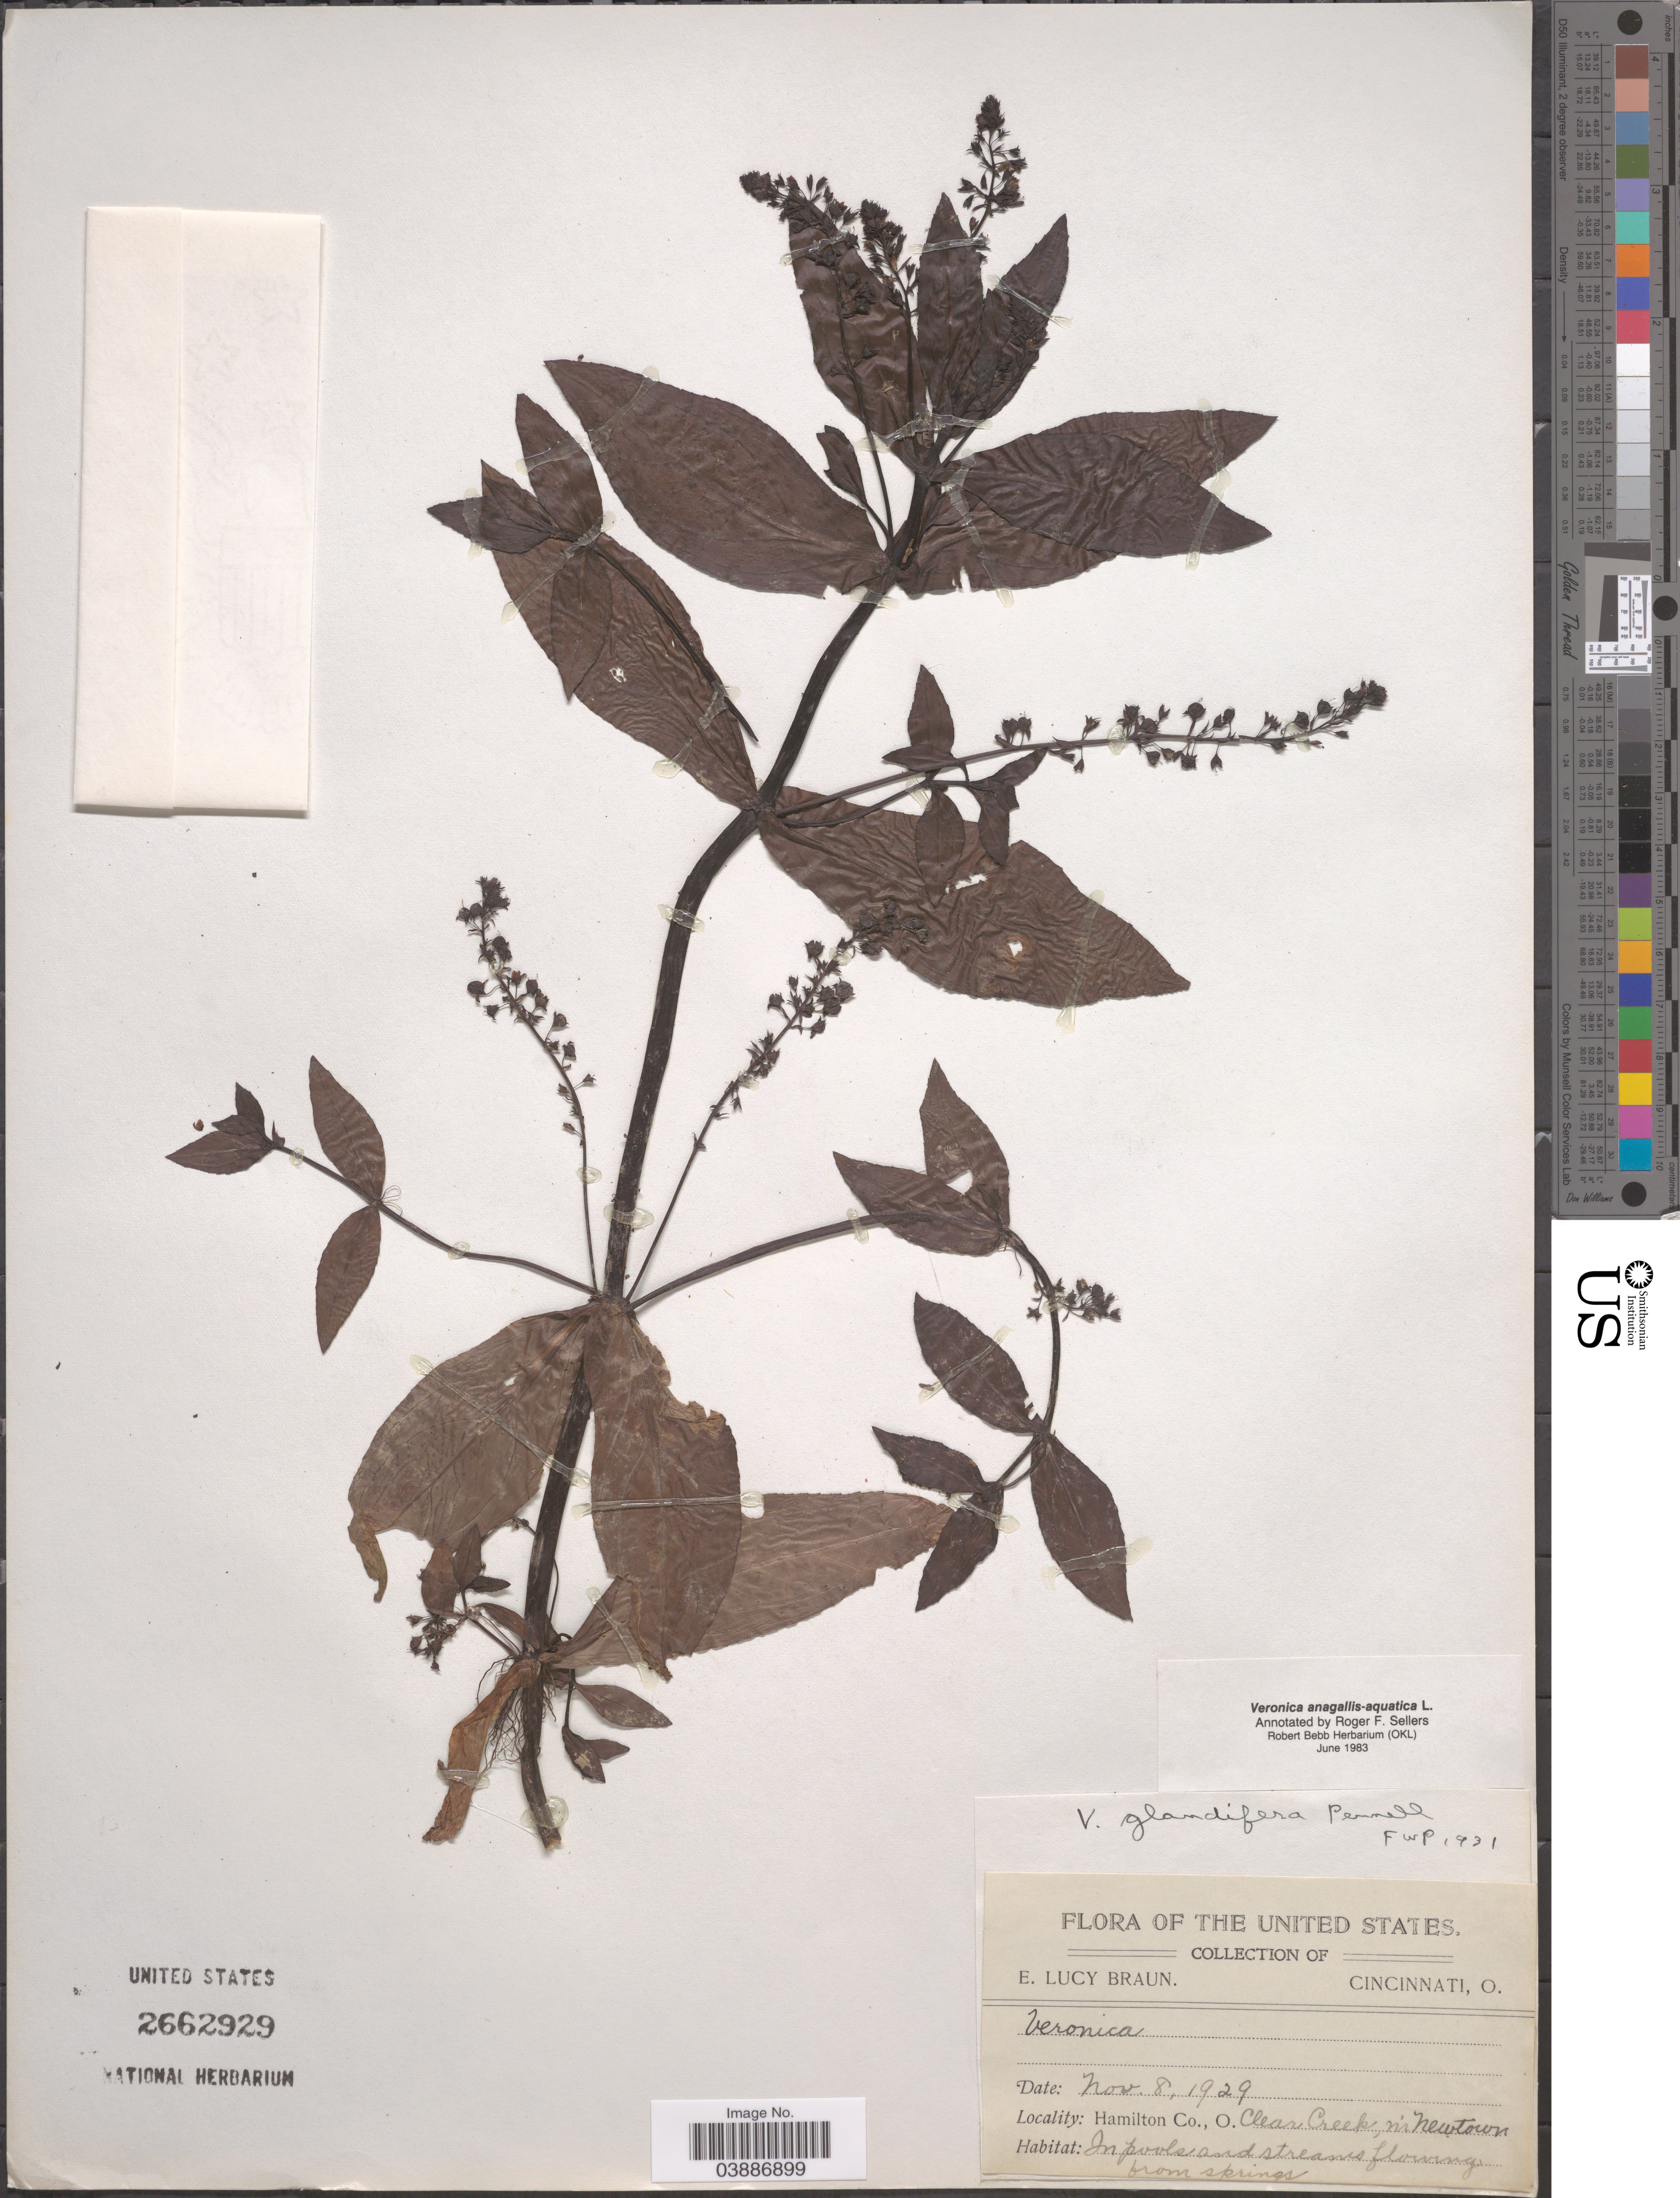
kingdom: Plantae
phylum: Tracheophyta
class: Magnoliopsida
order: Lamiales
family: Plantaginaceae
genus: Veronica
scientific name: Veronica anagallis-aquatica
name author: L.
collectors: E. L. Braun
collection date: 1929-11-08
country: United States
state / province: Ohio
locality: Hamilton Co., Clear Creek, nr Newtown.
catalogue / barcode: US 2662929